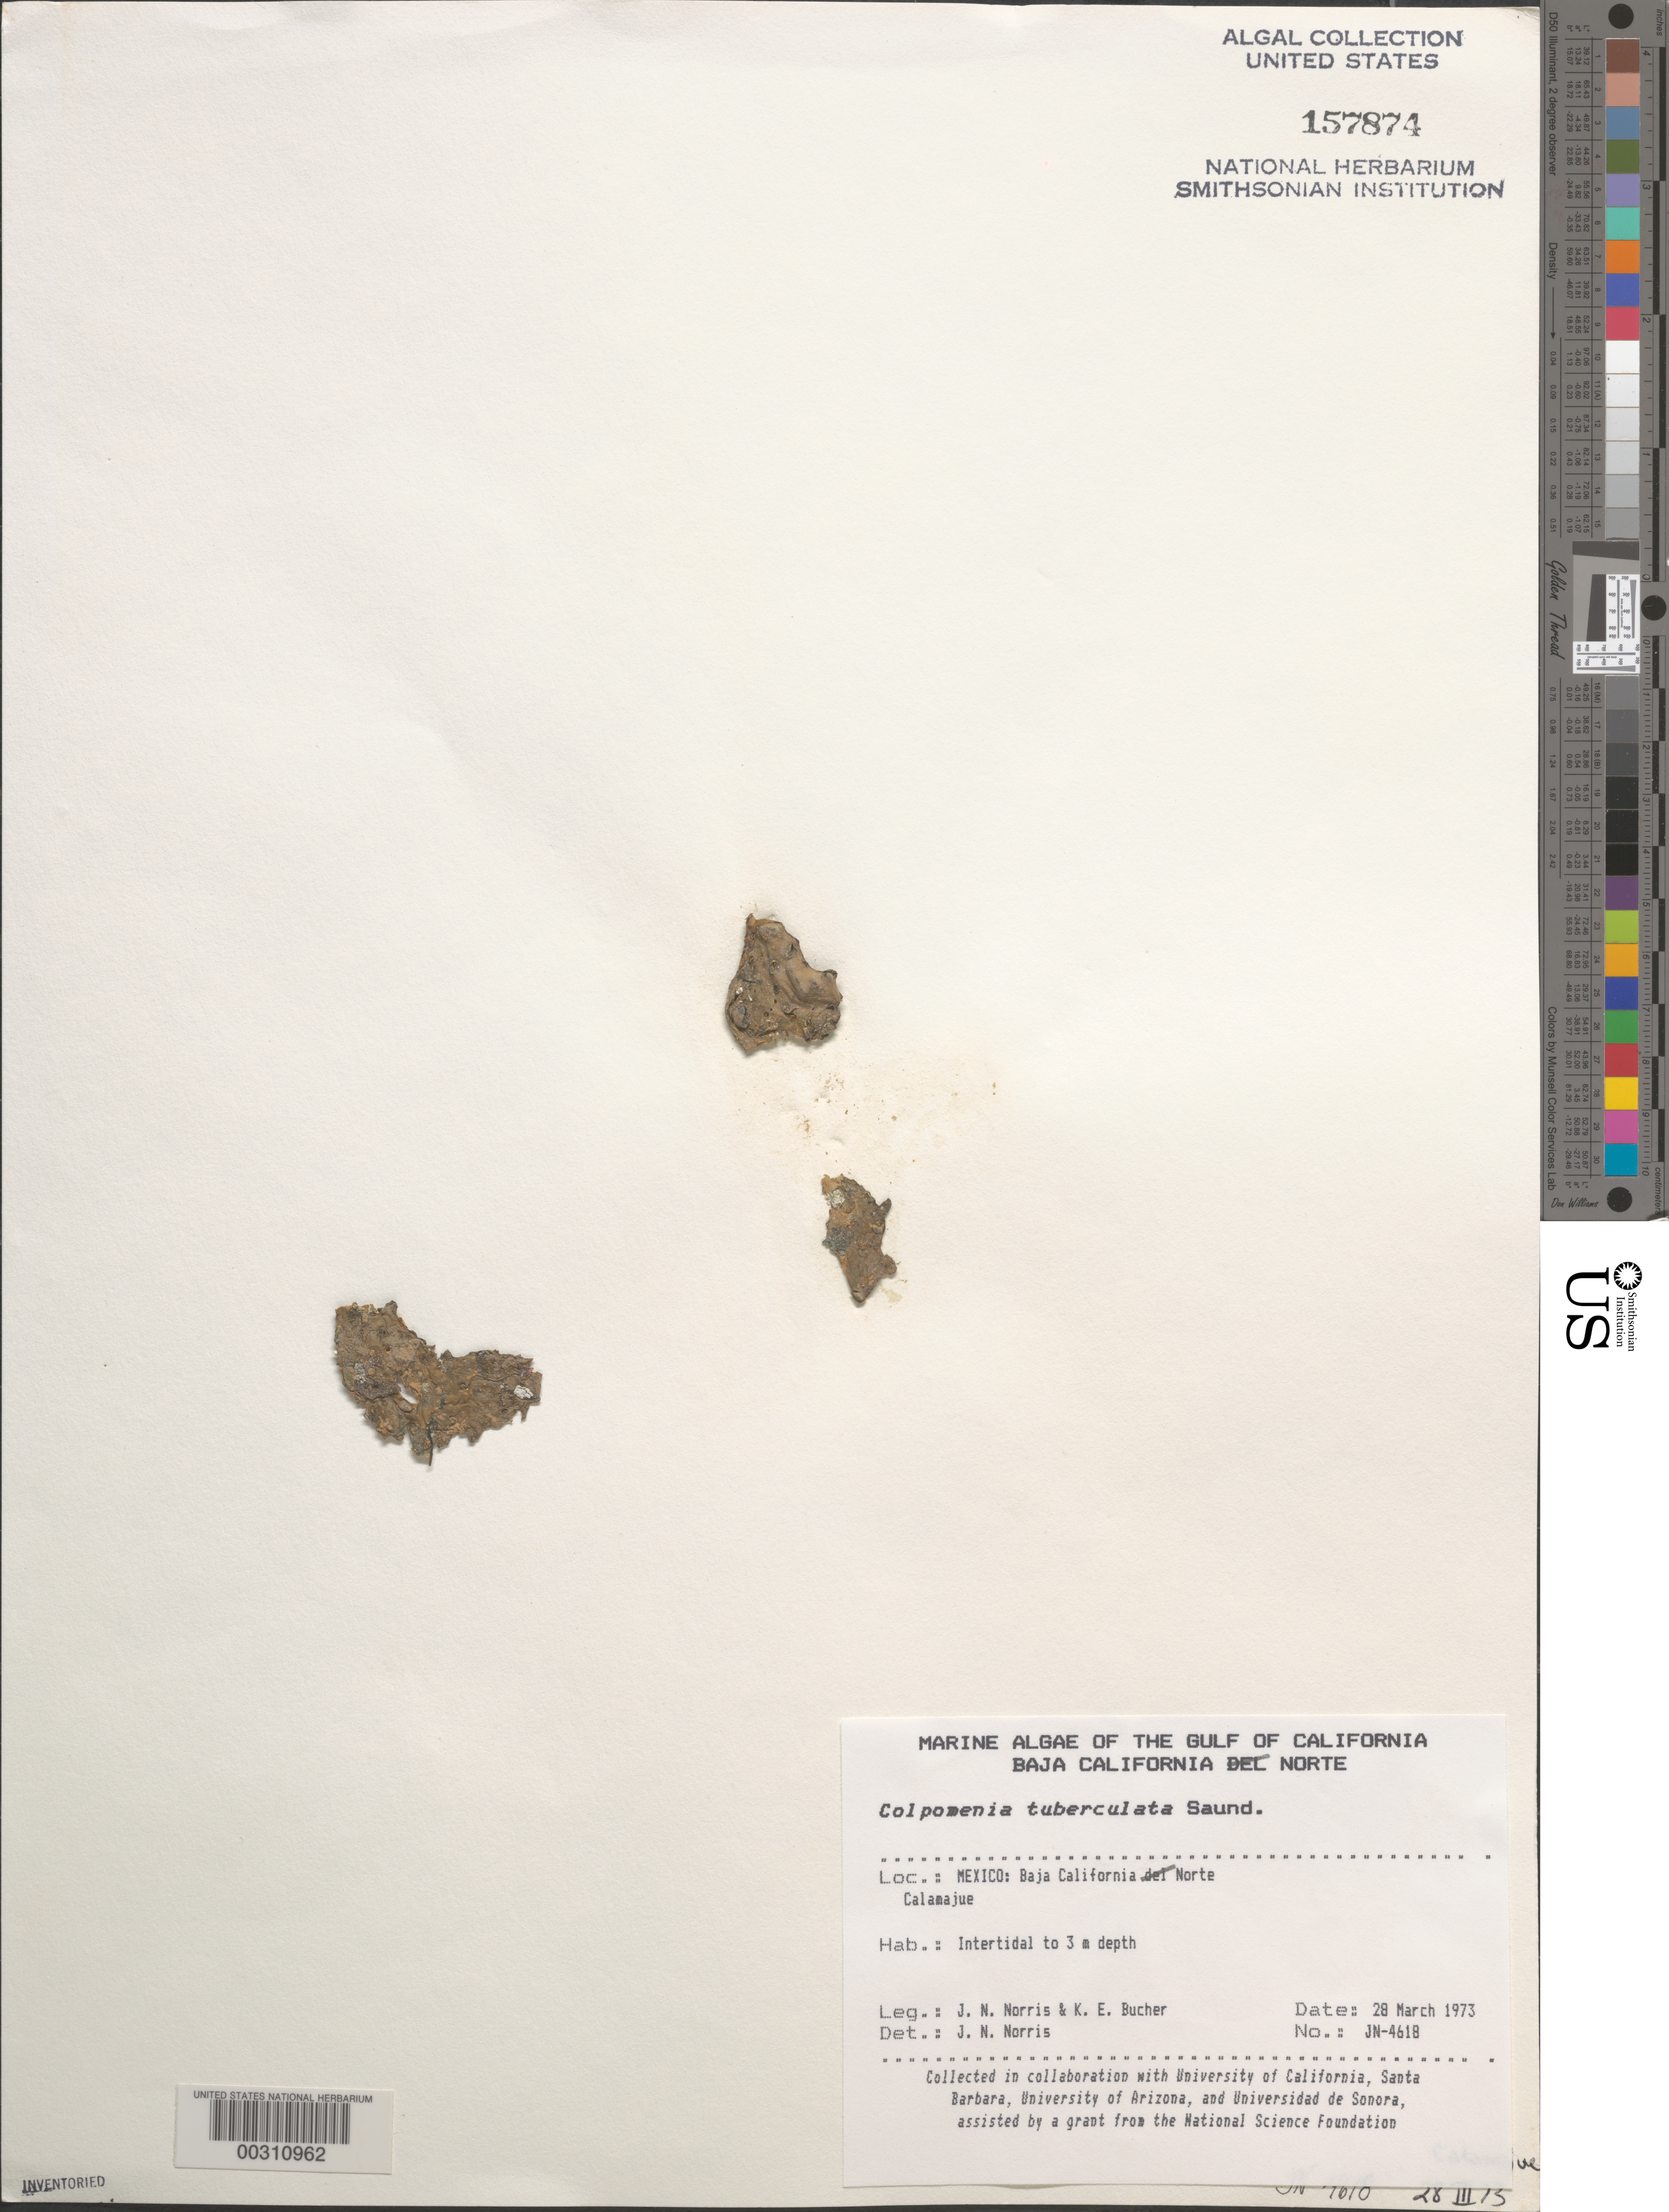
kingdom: Chromista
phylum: Ochrophyta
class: Phaeophyceae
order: Scytosiphonales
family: Scytosiphonaceae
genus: Colpomenia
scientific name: Colpomenia tuberculata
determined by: Norris, James N.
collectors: J. N. Norris & K. E. Bucher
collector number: JN-4618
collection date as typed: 28 Mar 1973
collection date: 1973-03-28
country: Mexico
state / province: Baja California Norte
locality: Calamajue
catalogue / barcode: US 157874